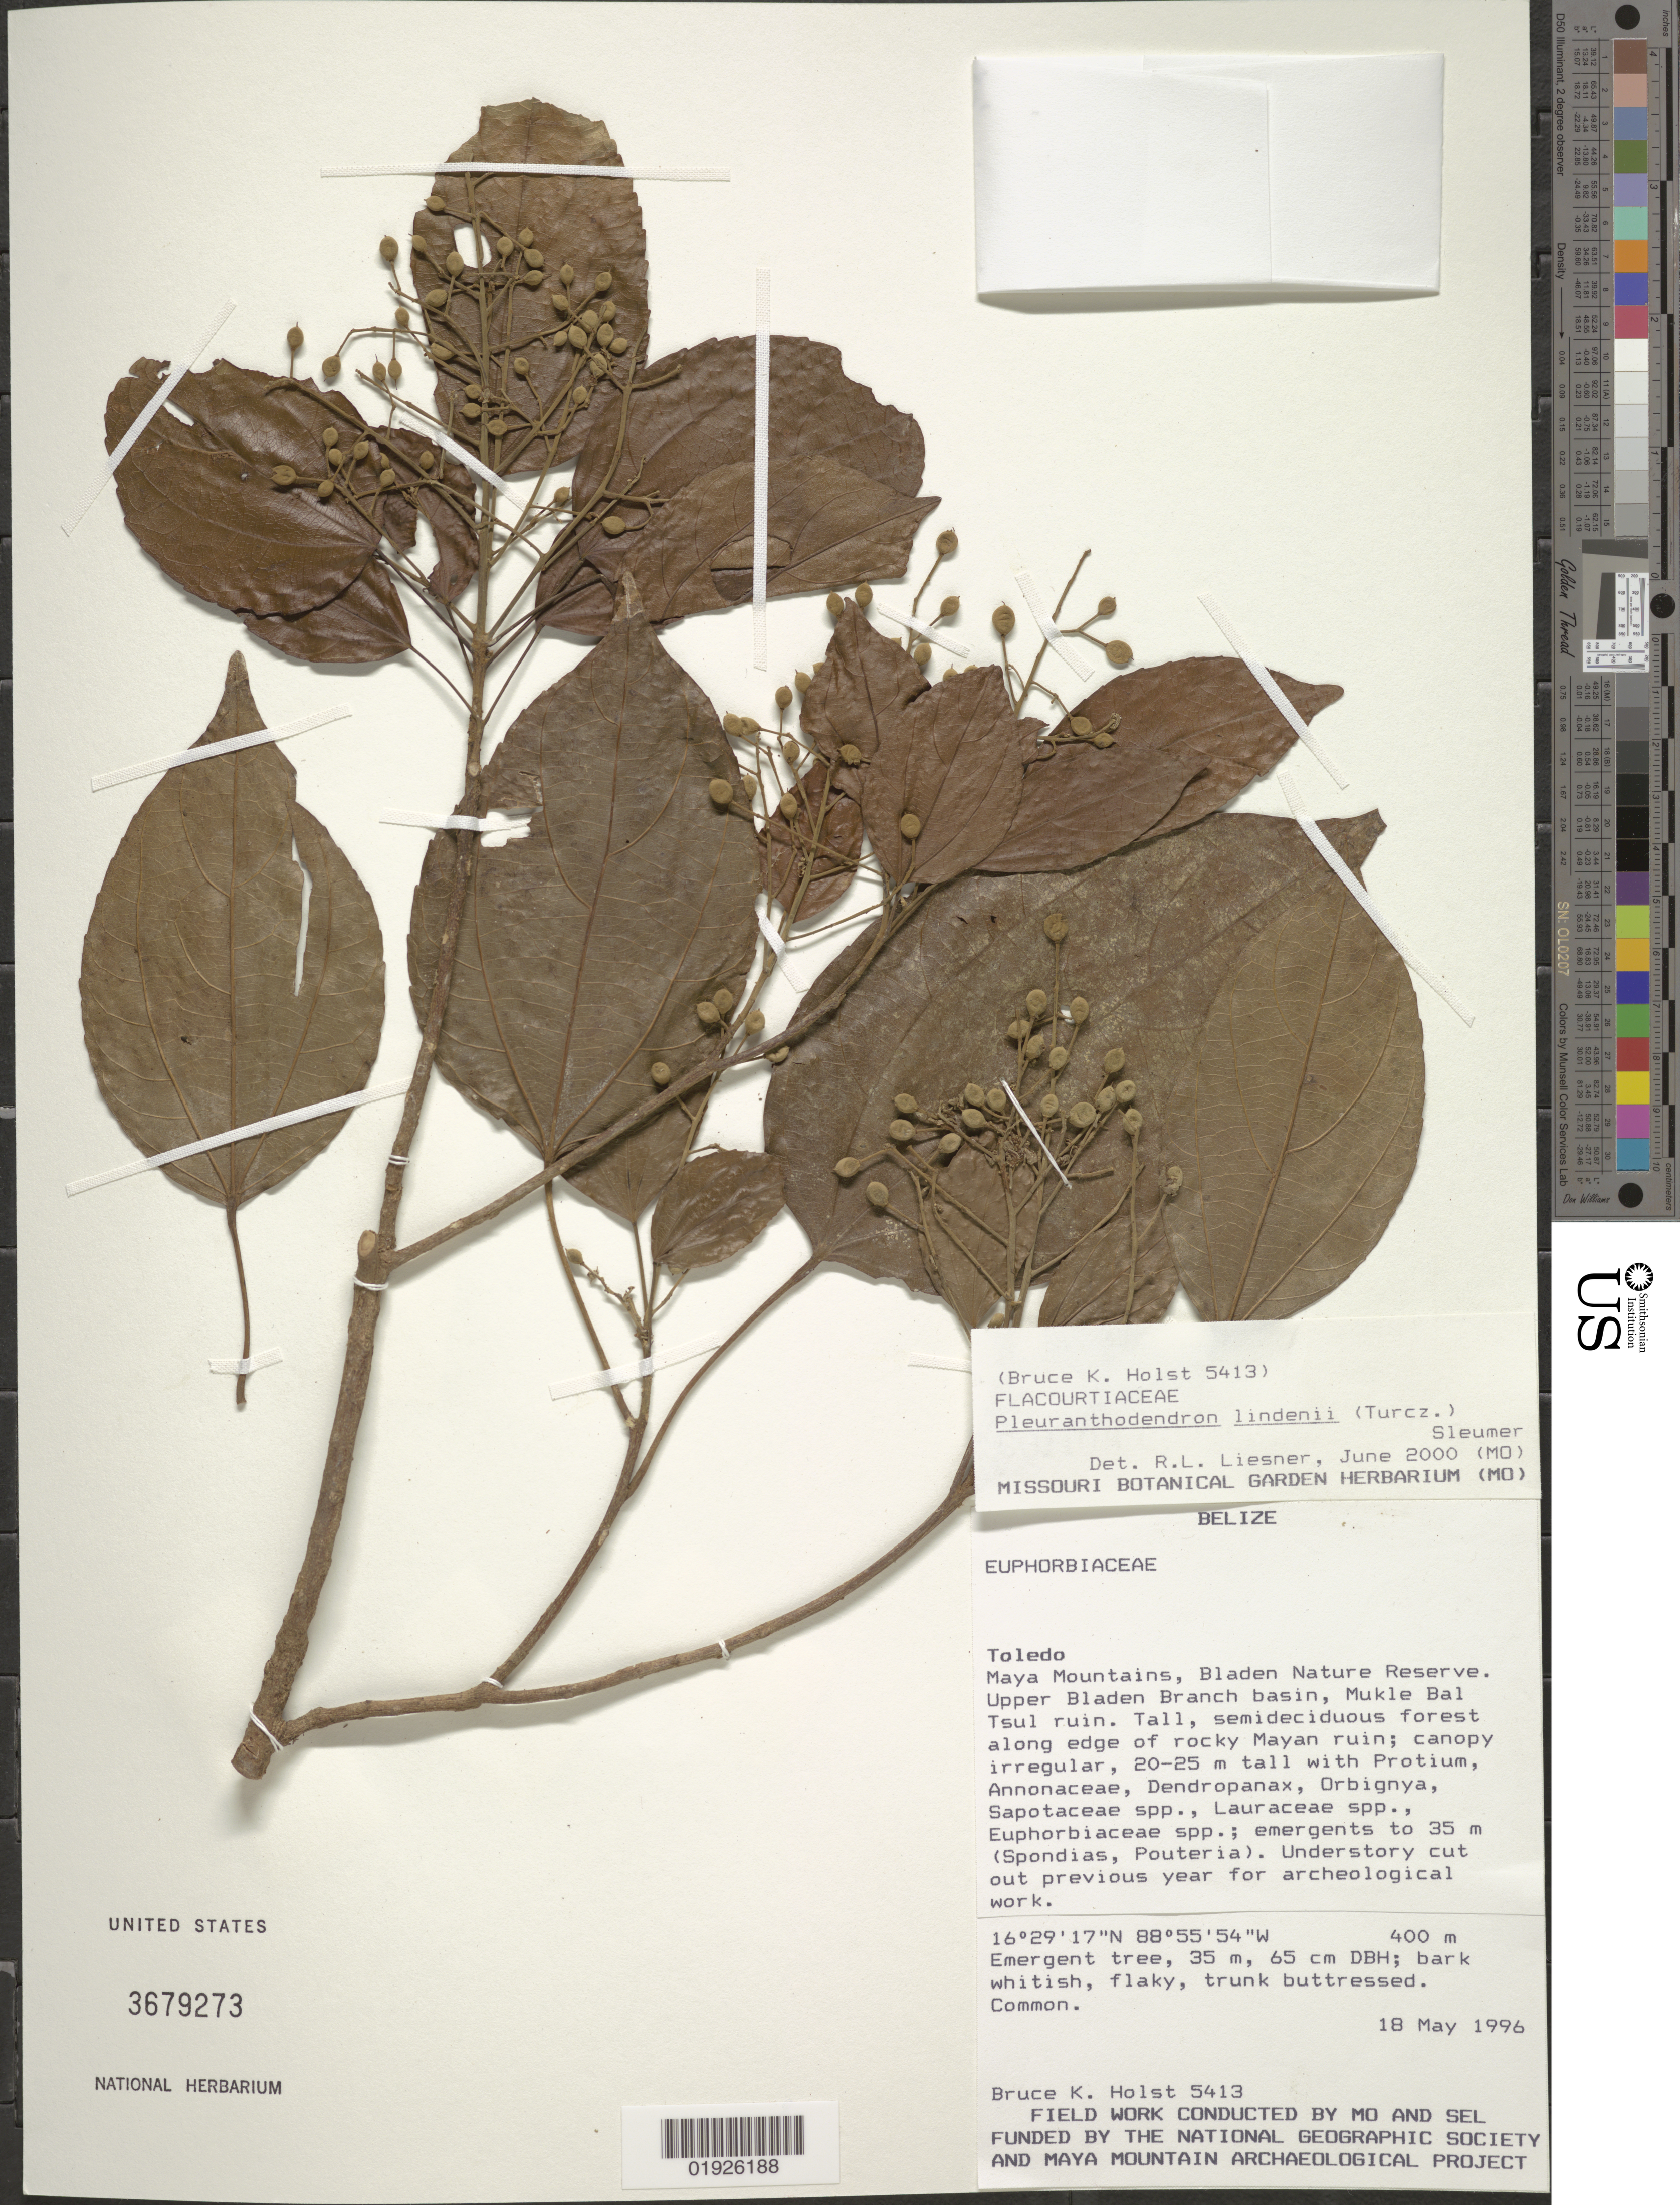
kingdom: Plantae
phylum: Tracheophyta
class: Magnoliopsida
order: Malpighiales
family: Salicaceae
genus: Pleuranthodendron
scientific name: Pleuranthodendron lindenii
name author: (Turcz.) Sleumer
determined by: Liesner, R. L.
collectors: B. Holst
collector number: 5413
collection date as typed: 18 May 1996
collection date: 1996-05-18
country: Belize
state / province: Toledo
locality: Maya Mountains, Bladen Nature Reserve. Upper Bladen Branch basin, Mukle Bal Tsul ruin.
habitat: Tall, semideciduous forest along edge of rocky Mayan ruin; canopy irregular.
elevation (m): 400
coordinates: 16 29 17 N, 88 55 54 W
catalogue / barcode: US 3679273